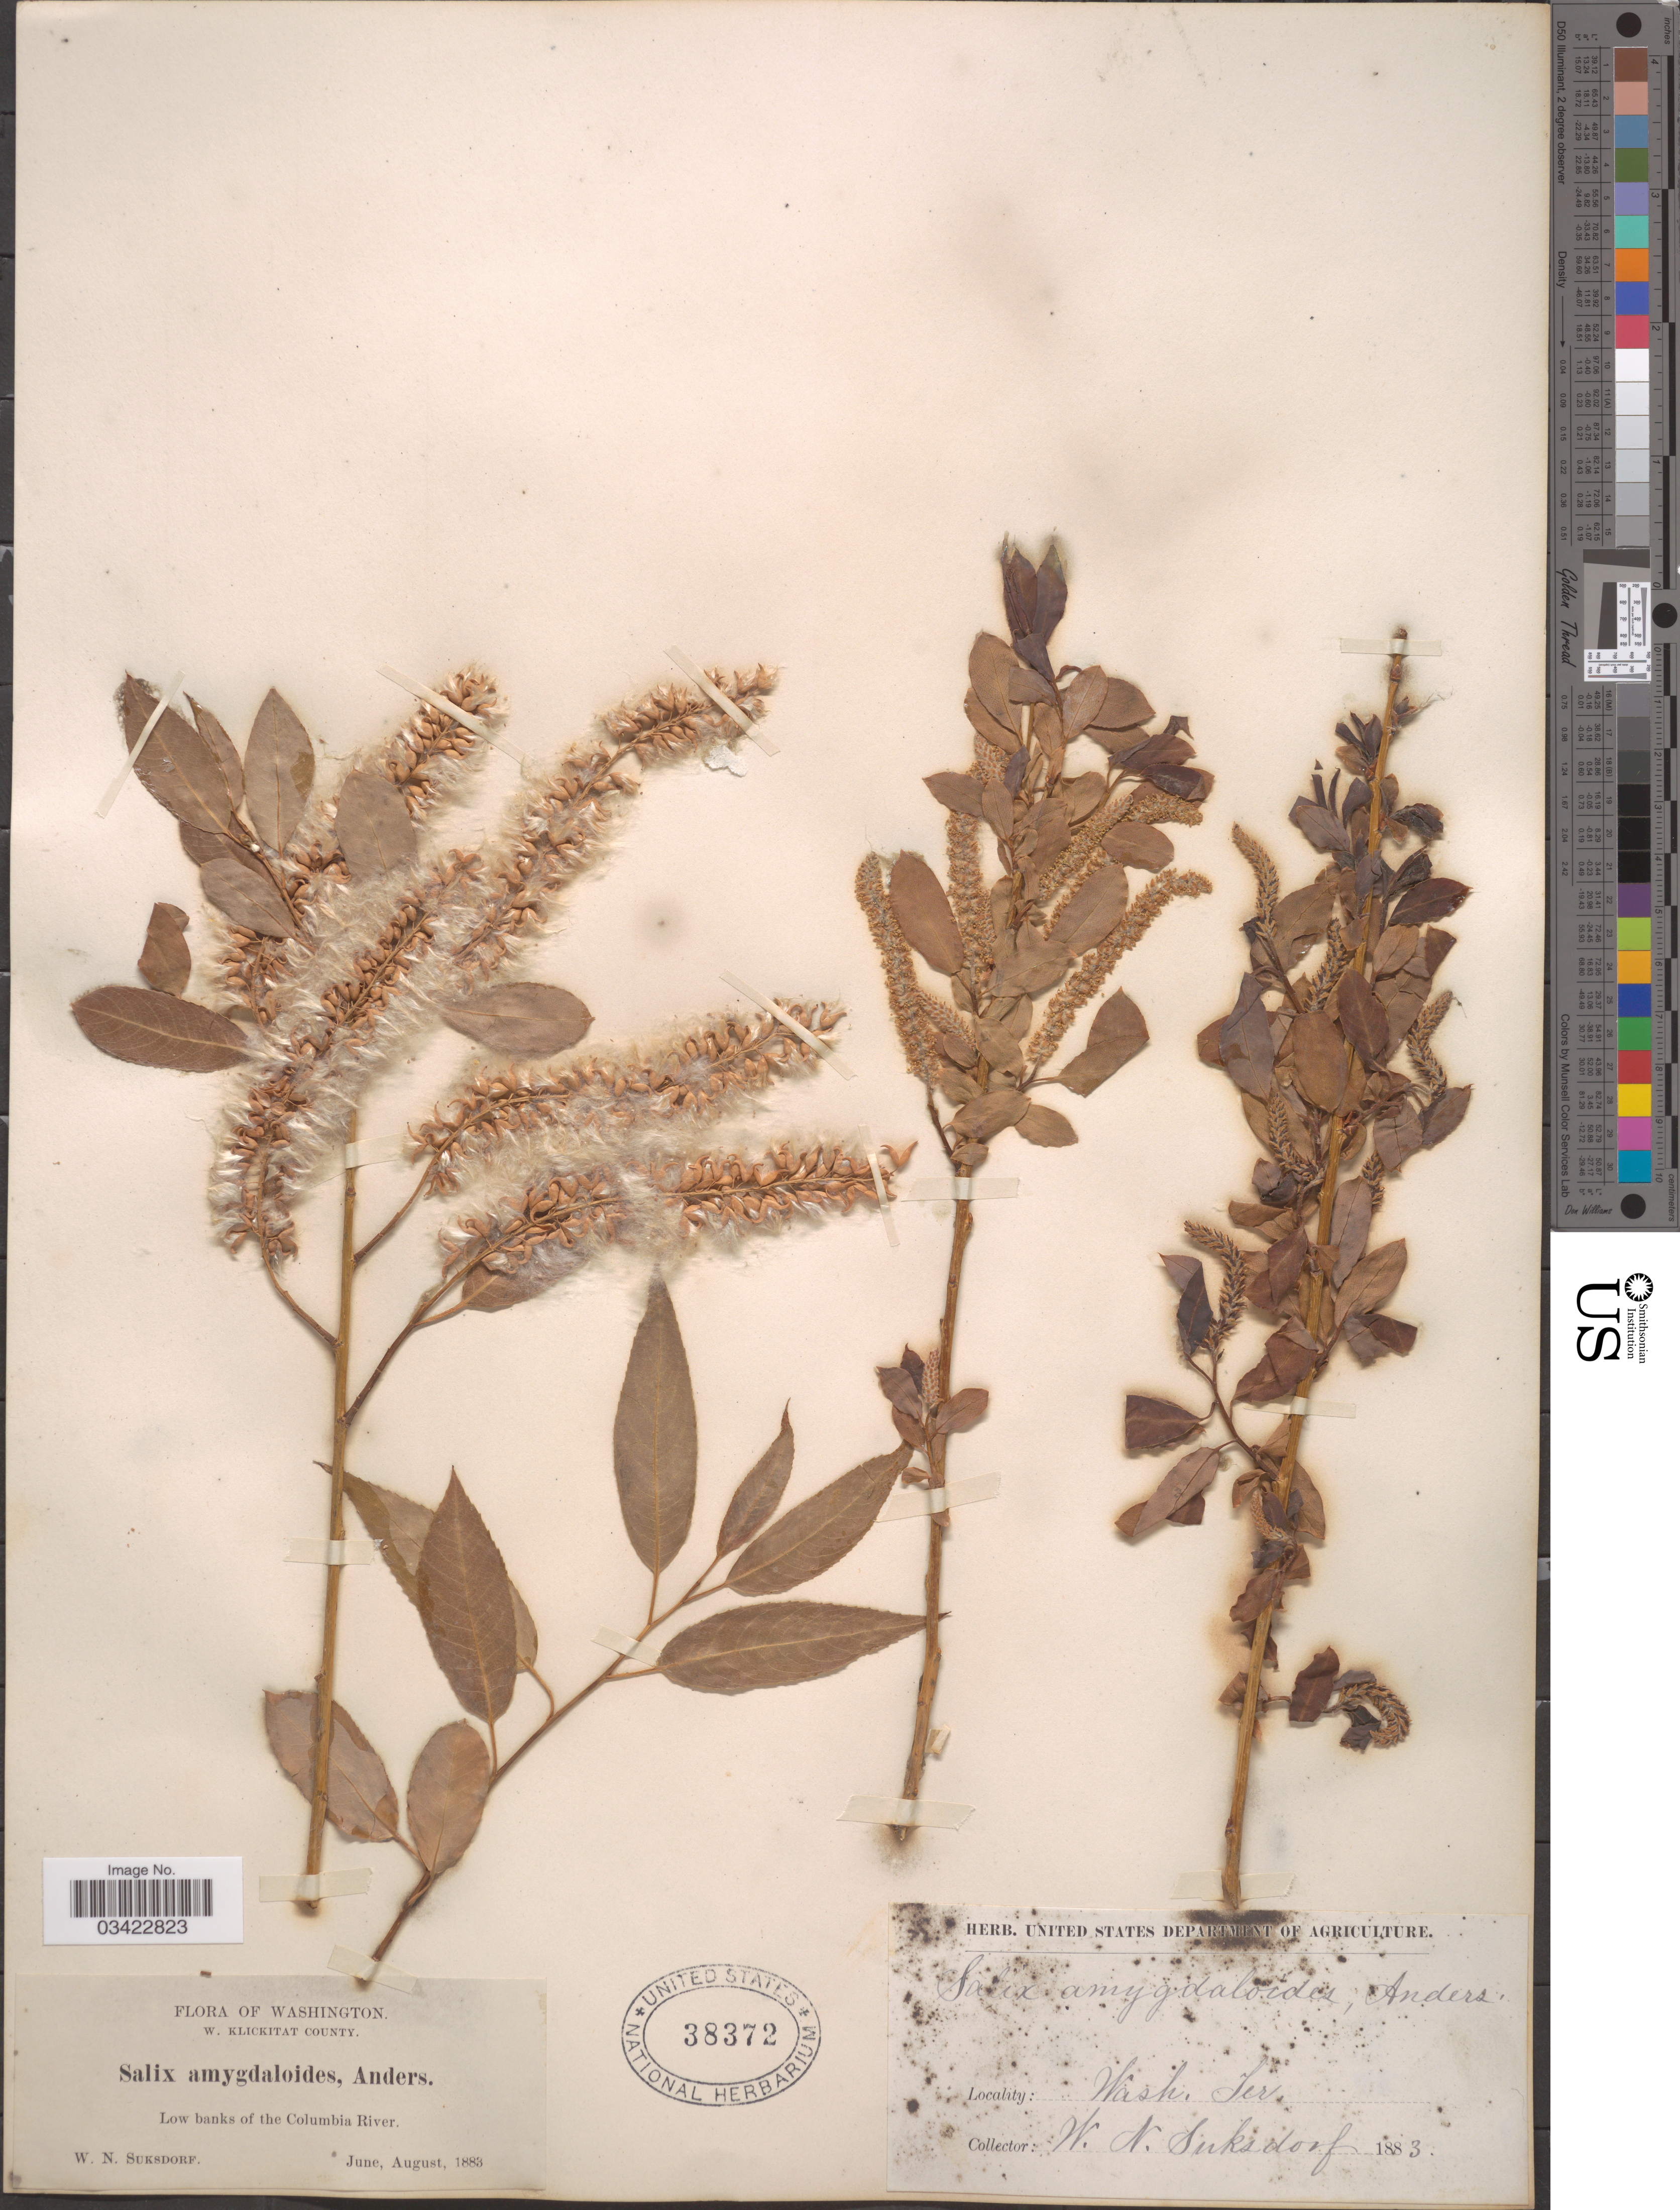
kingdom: Plantae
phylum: Tracheophyta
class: Magnoliopsida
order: Malpighiales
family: Salicaceae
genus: Salix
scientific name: Salix amygdaloides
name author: Andersson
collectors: W. N. Suksdorf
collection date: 1883-06/1883-08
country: United States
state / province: Washington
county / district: Klickitat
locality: W. Klickitat County. Low banks of the Columbia River.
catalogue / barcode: US 38372